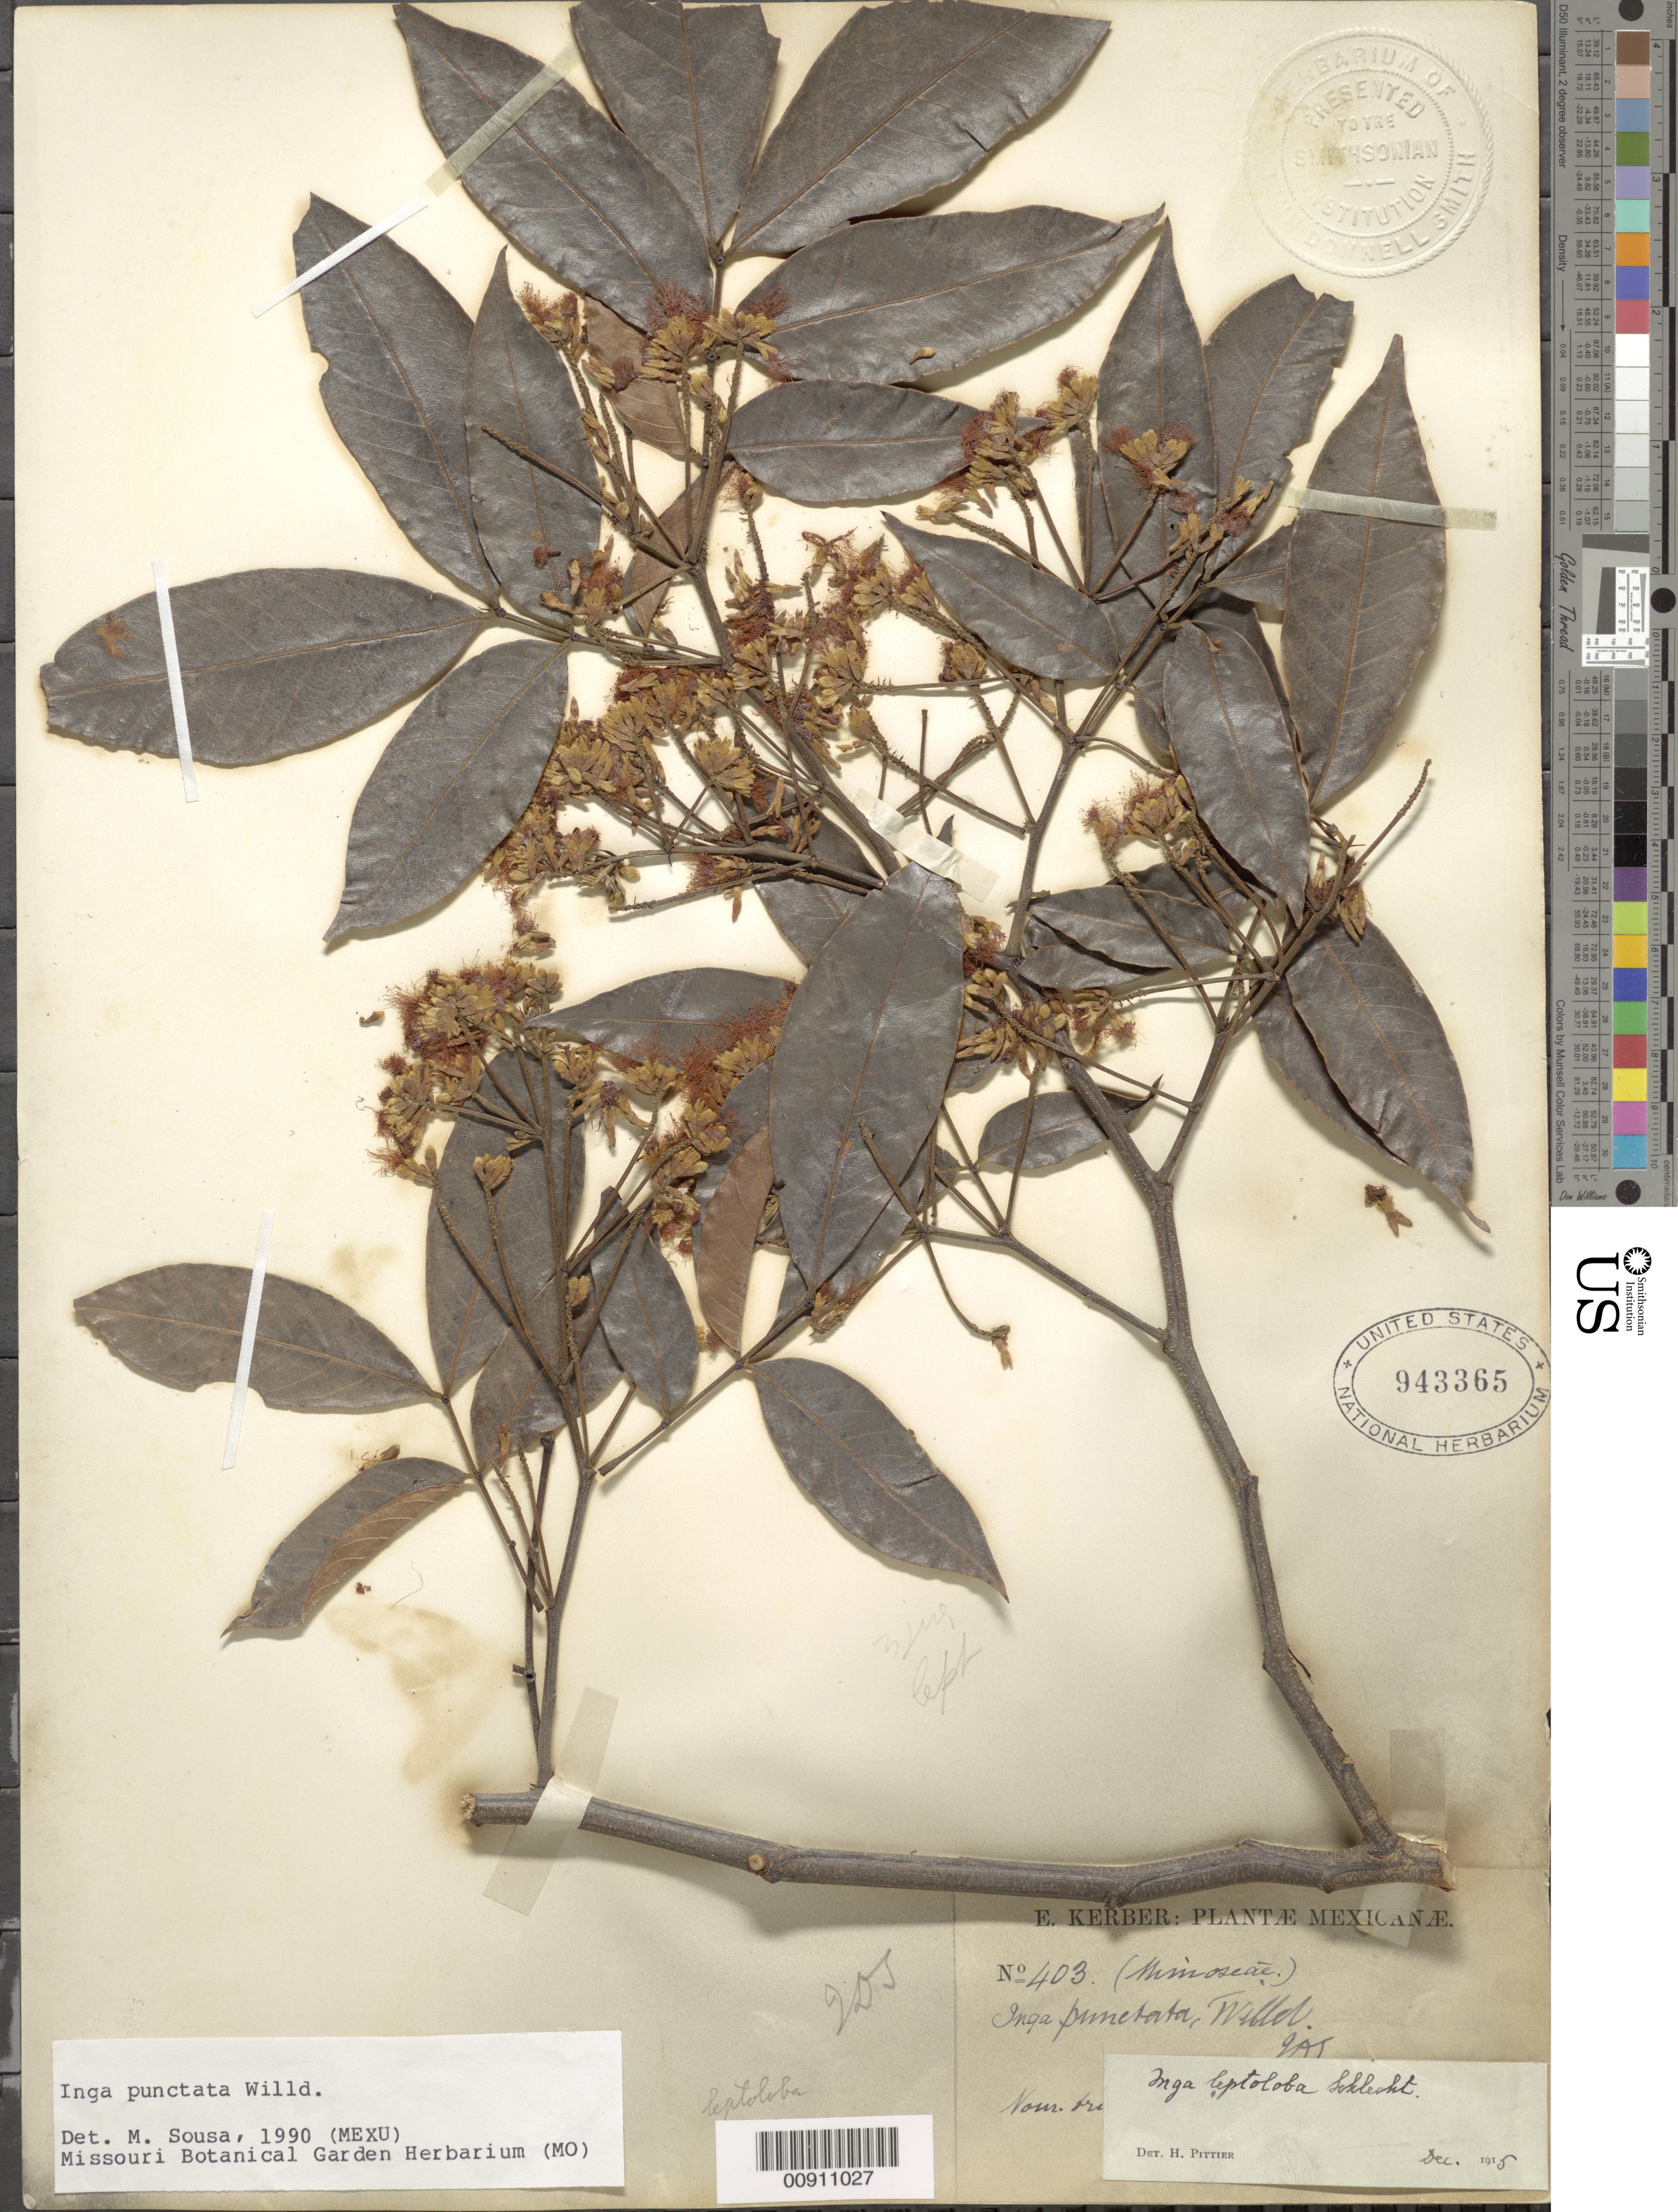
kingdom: Plantae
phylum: Tracheophyta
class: Magnoliopsida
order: Fabales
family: Fabaceae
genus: Inga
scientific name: Inga punctata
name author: Willd.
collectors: E. Kerber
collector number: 403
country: Mexico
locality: Mexico.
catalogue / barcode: US 943365